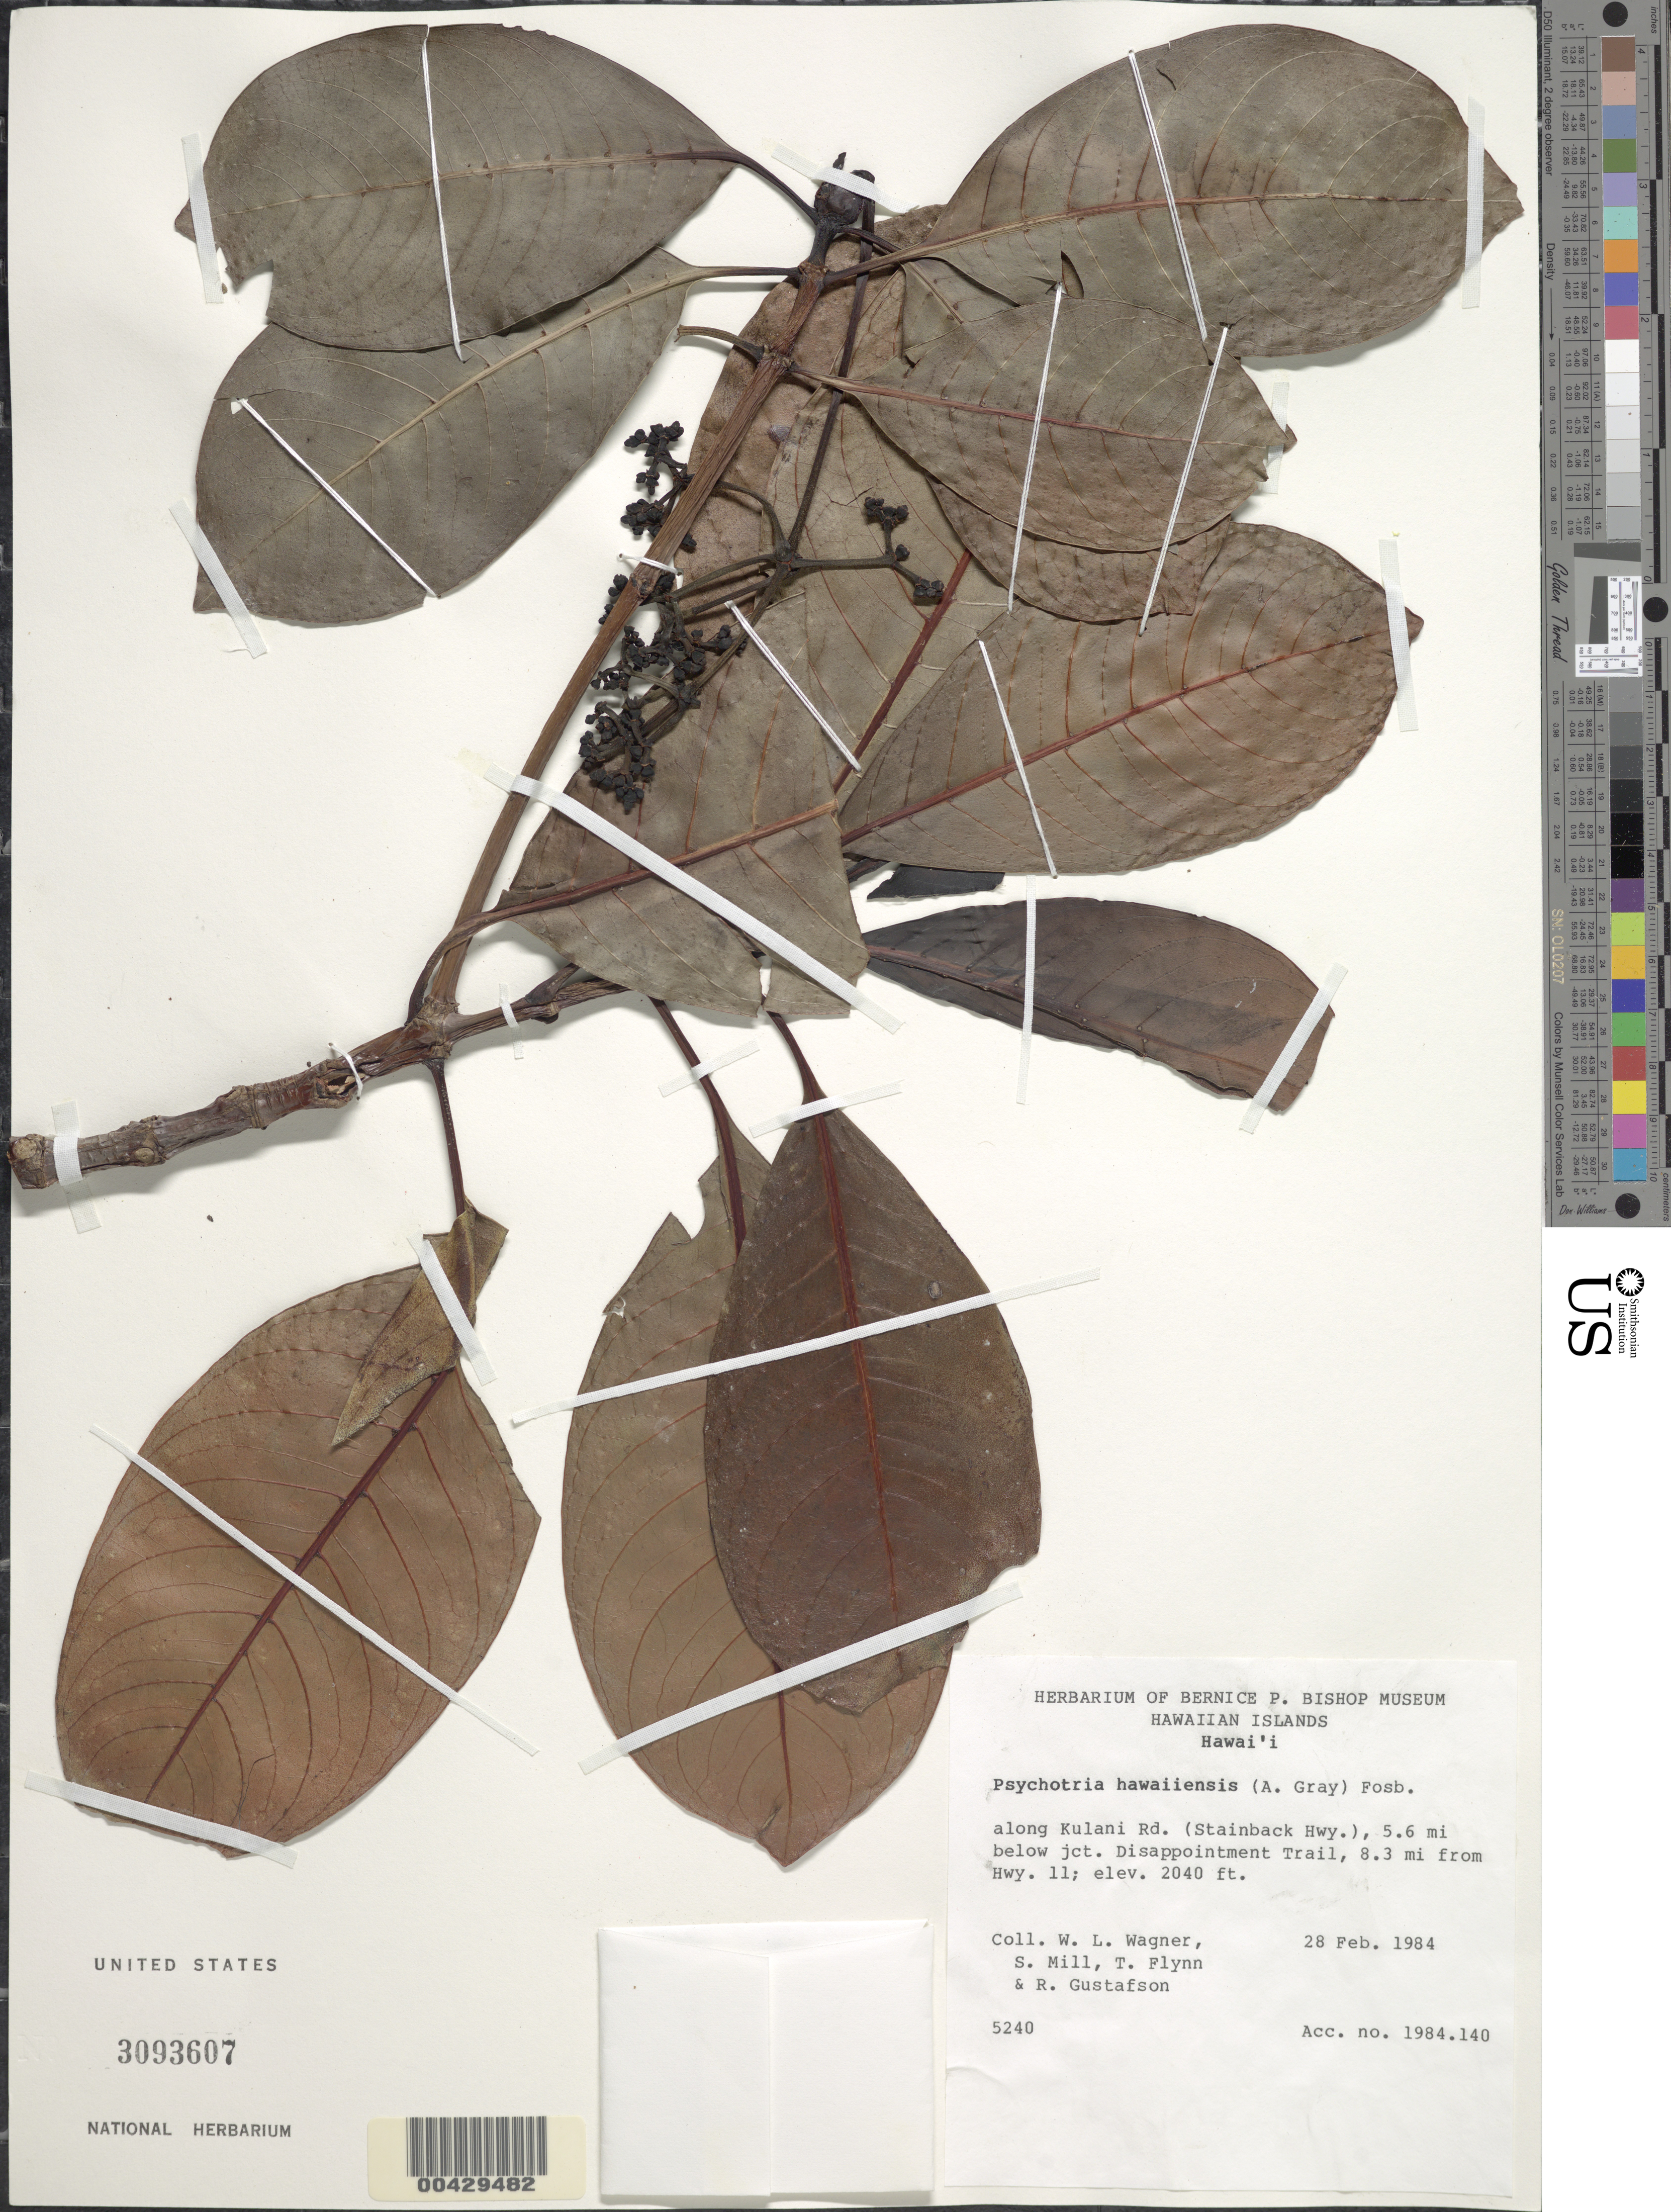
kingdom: Plantae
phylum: Tracheophyta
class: Magnoliopsida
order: Gentianales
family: Rubiaceae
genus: Psychotria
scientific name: Psychotria hawaiiensis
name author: (A. Gray) Fosberg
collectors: W. L. Wagner, S. W. Miller, T. W. Flynn & R. Gustafson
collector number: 5240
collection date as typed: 28 Feb 1984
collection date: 1984-02-28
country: United States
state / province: Hawaii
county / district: Hawaii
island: Hawaii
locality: Along Kulani Road (Stainback Highway), 5.6 miles below junction Disappointment Trail, 8.3 miles from Highway 11.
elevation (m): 622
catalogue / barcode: US 3093607